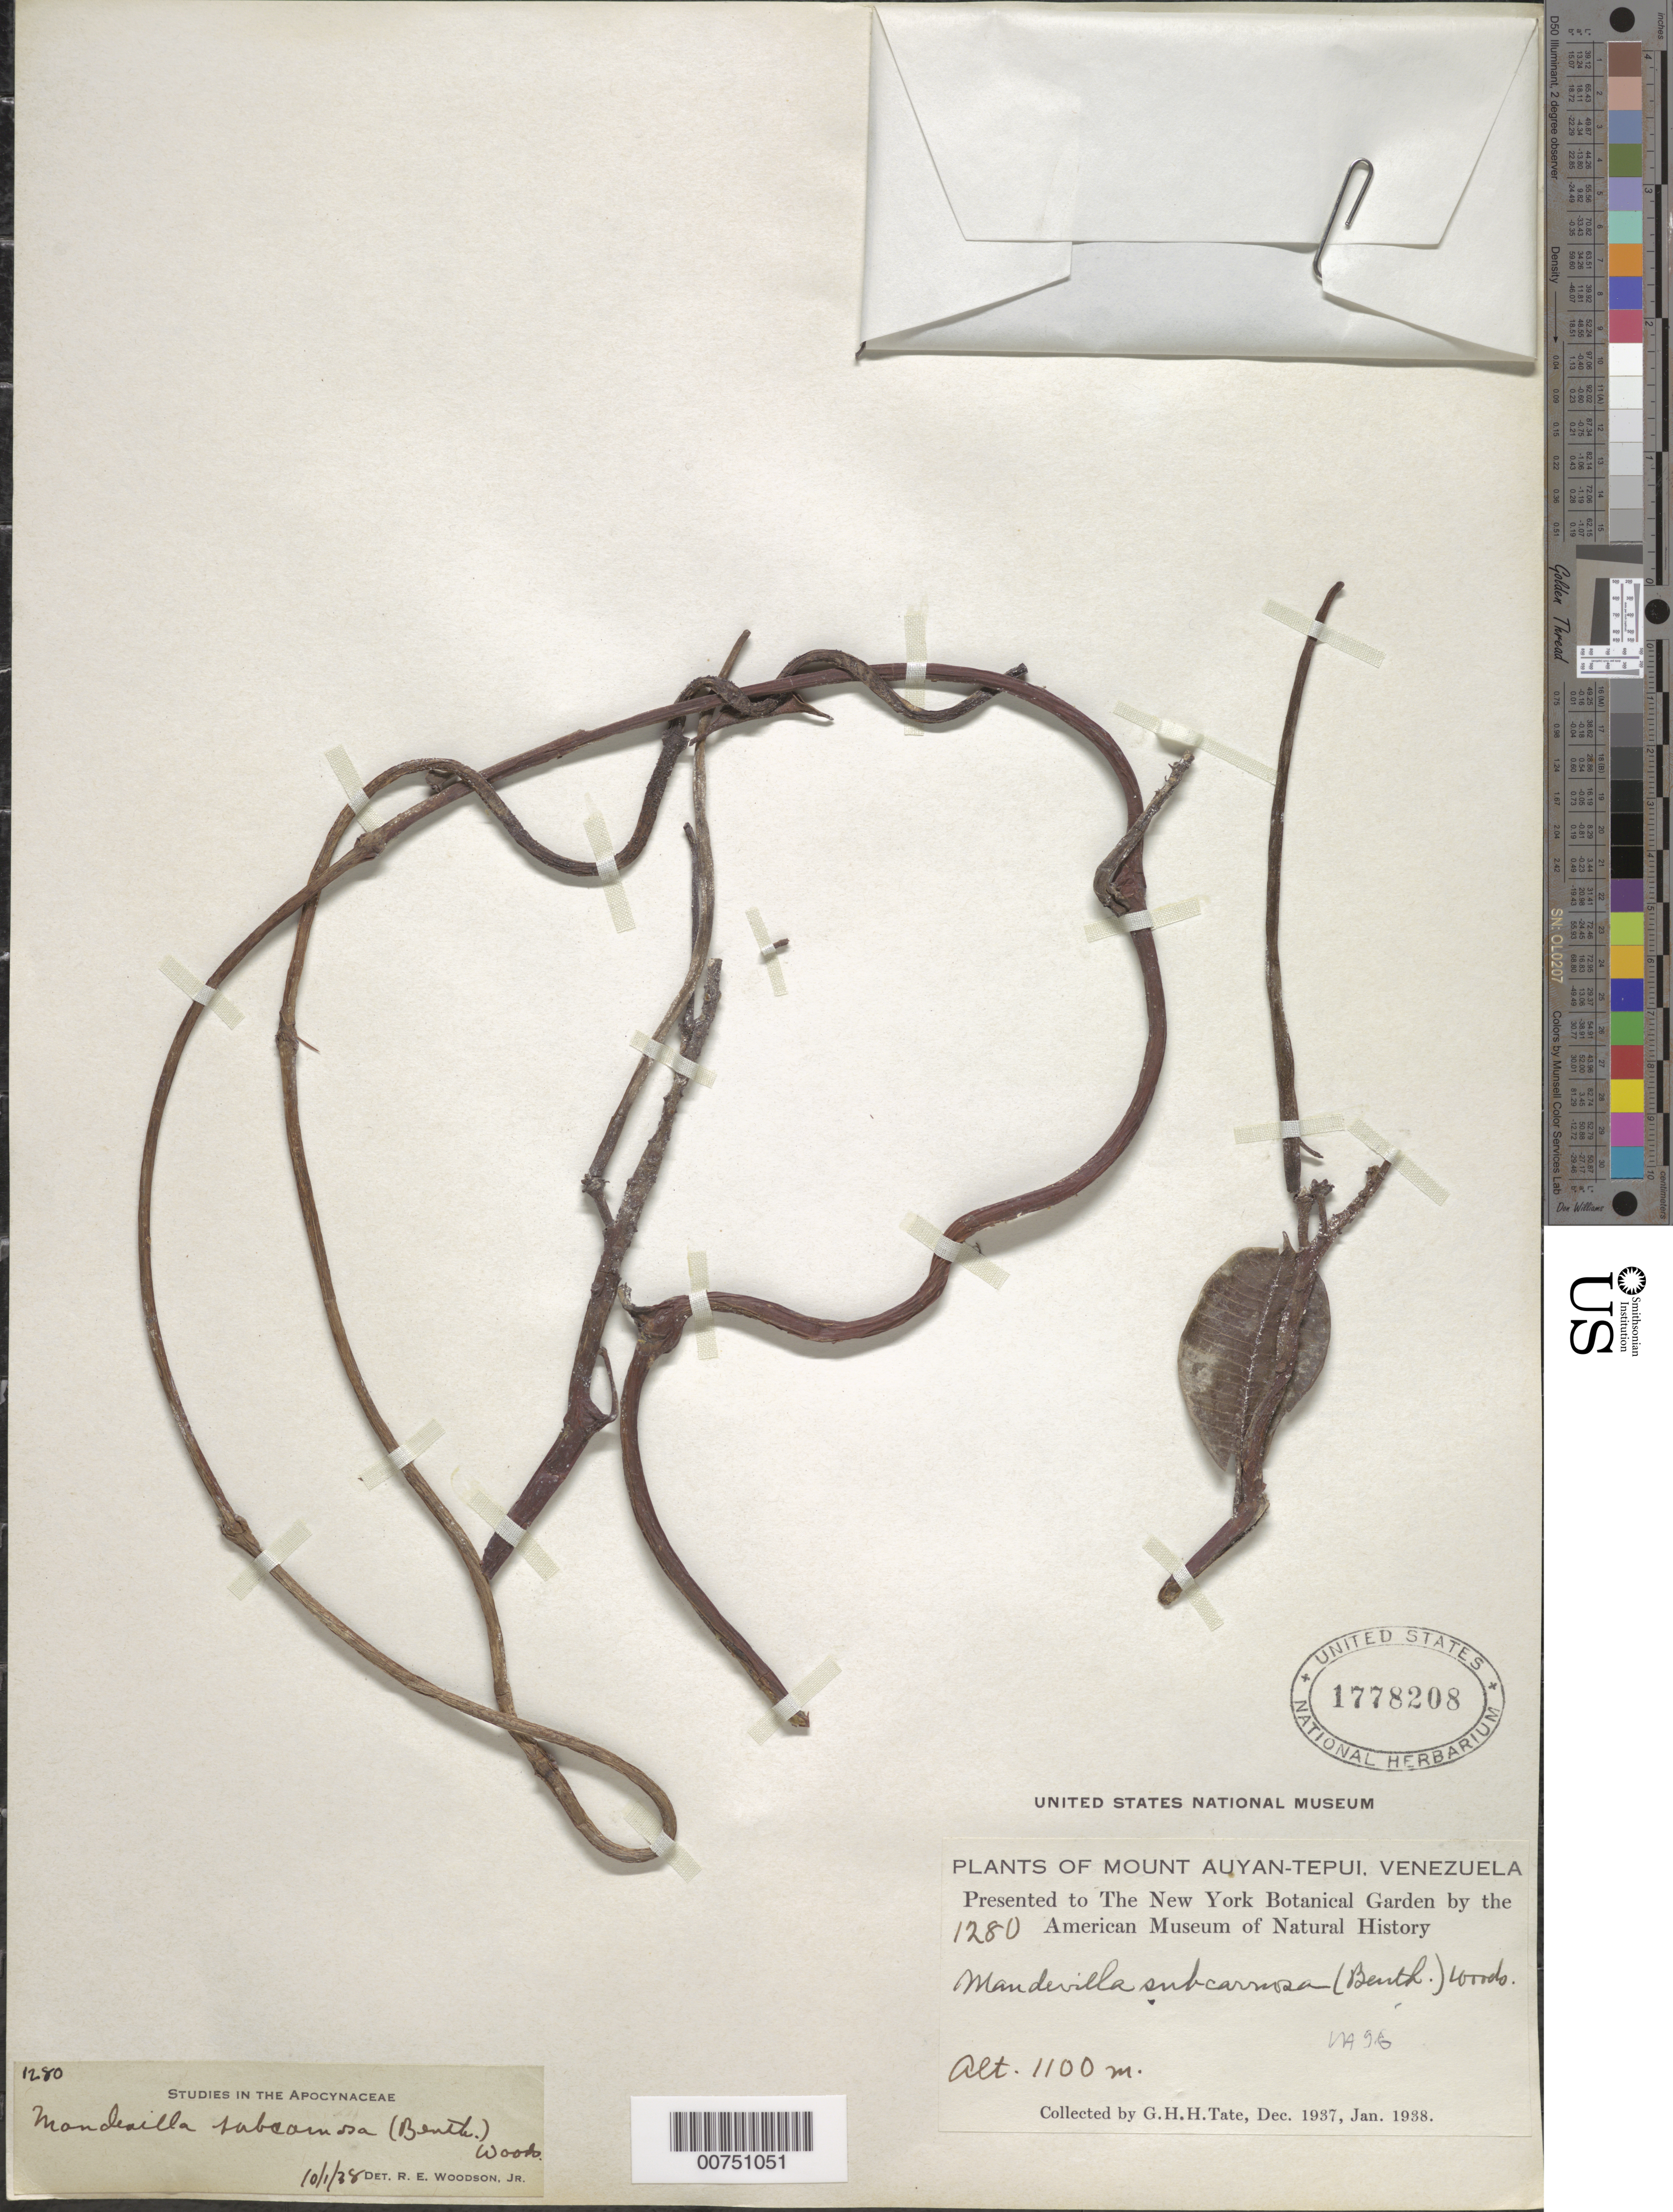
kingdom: Plantae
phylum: Tracheophyta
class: Magnoliopsida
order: Gentianales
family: Apocynaceae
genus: Mandevilla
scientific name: Mandevilla subcarnosa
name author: (Benth.) Woodson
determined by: Woodson, R. E., Jr.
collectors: G. H. H.Tate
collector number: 1280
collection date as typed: Dec-37 to Jan-38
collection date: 1937-12/1938-01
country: Venezuela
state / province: Bolívar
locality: Mt. Auyan-tepuí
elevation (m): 1100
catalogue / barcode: US 1778208